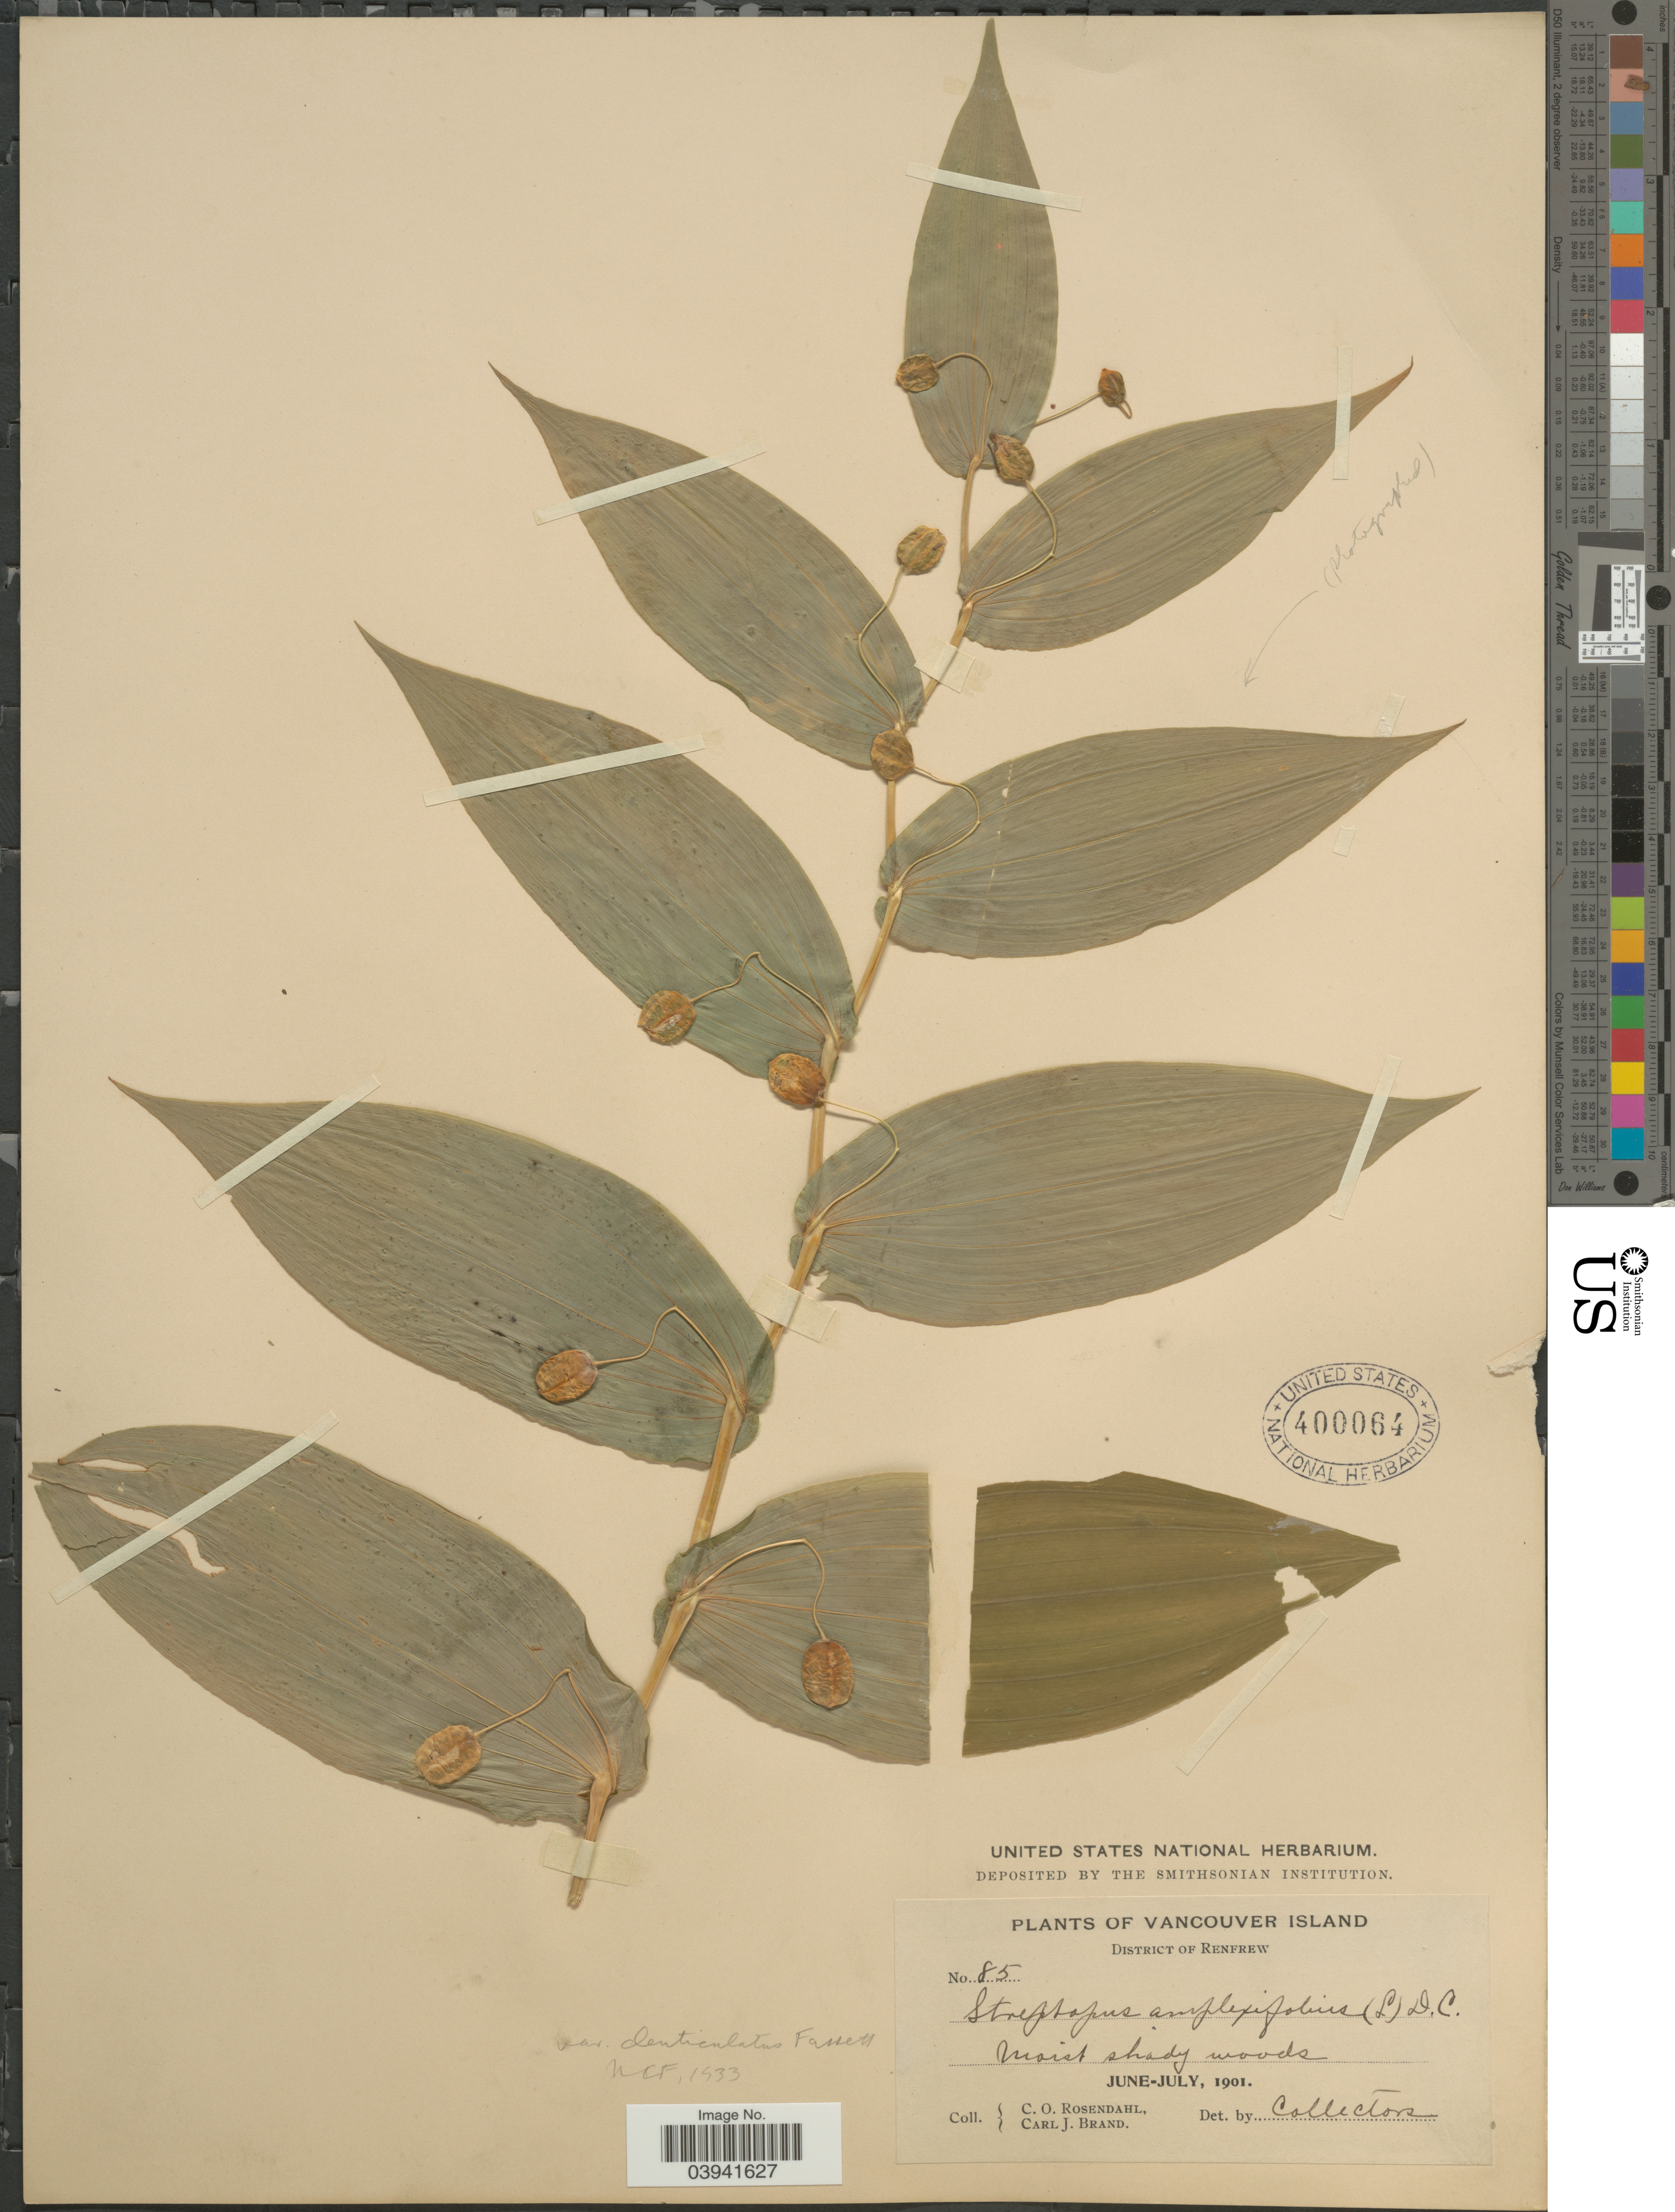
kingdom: Plantae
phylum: Tracheophyta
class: Liliopsida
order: Liliales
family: Liliaceae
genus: Streptopus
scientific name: Streptopus amplexifolius var. denticulatus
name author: Fassett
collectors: C. O. Rosendahl & C. J. Brand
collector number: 85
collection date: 1901-06/1901-07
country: Canada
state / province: British Columbia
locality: Vancouver Island. District of Renfrew.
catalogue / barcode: US 400064